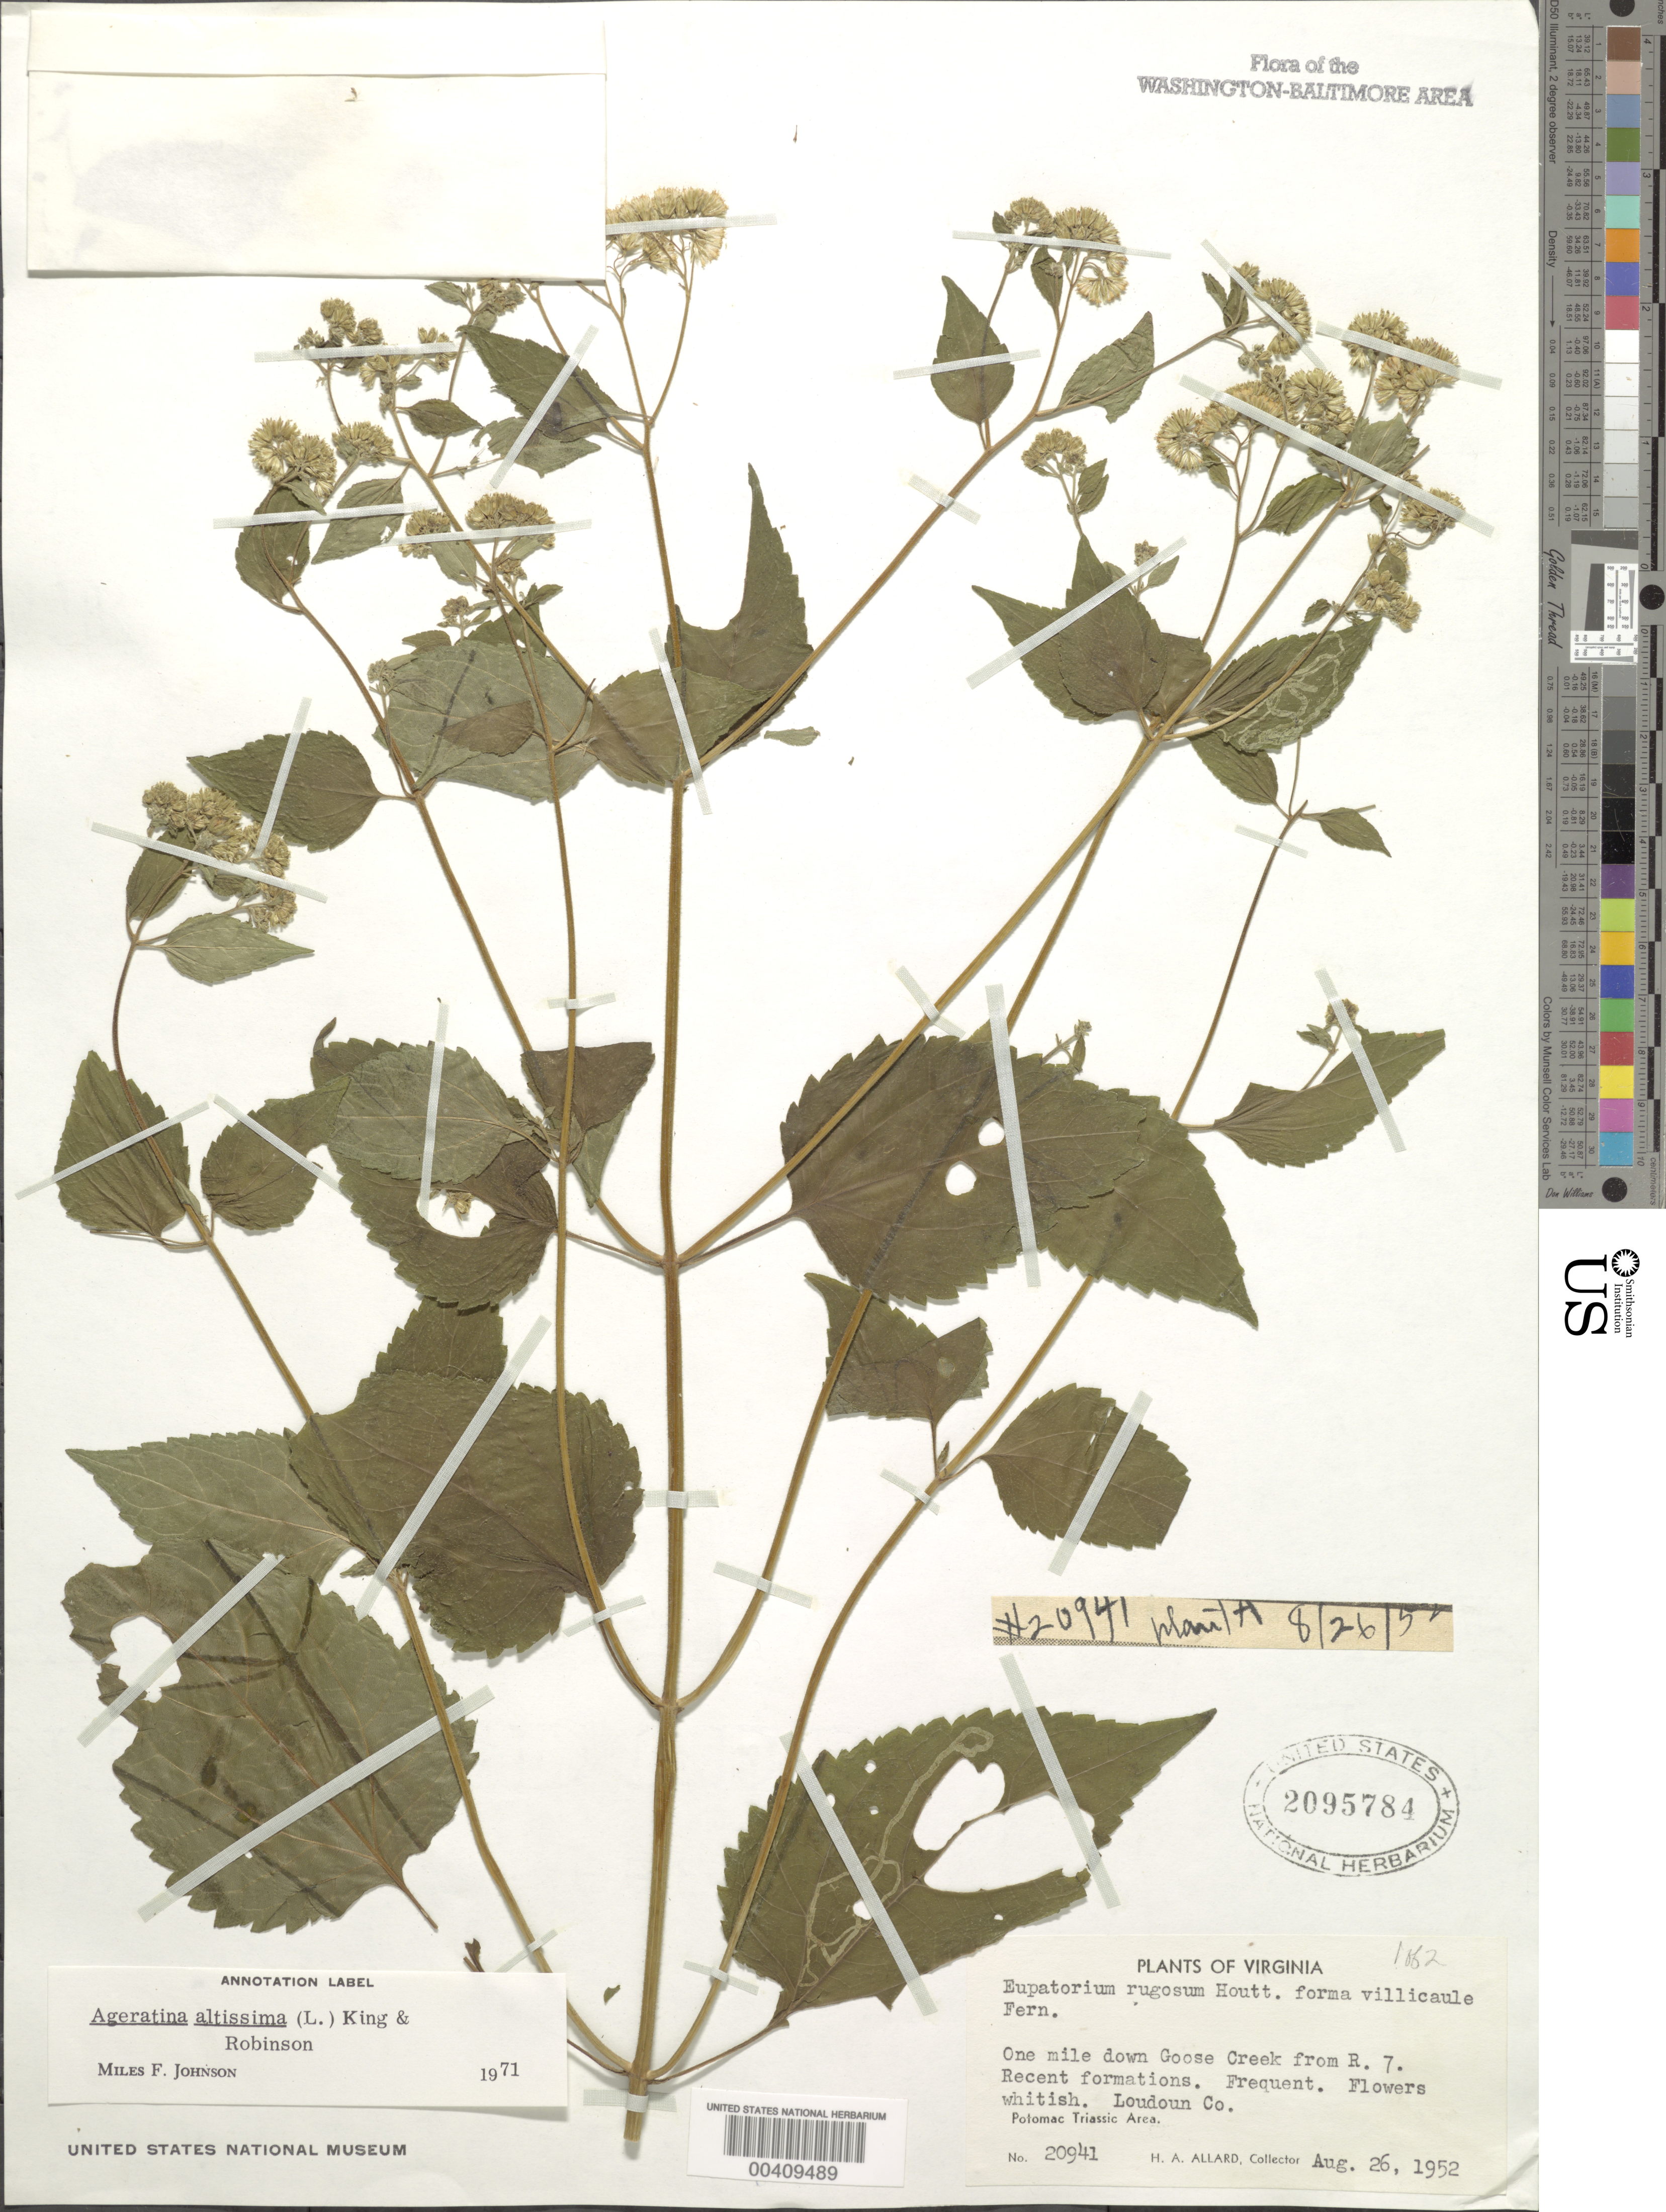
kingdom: Plantae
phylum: Tracheophyta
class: Magnoliopsida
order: Asterales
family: Asteraceae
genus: Ageratina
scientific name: Ageratina altissima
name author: (L.) R.M. King & H. Rob.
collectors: H. A. Allard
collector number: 20941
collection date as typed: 26 Aug 1952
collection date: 1952-08-26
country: United States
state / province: Virginia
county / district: Loudoun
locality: Goose Creek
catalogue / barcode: US 2095784